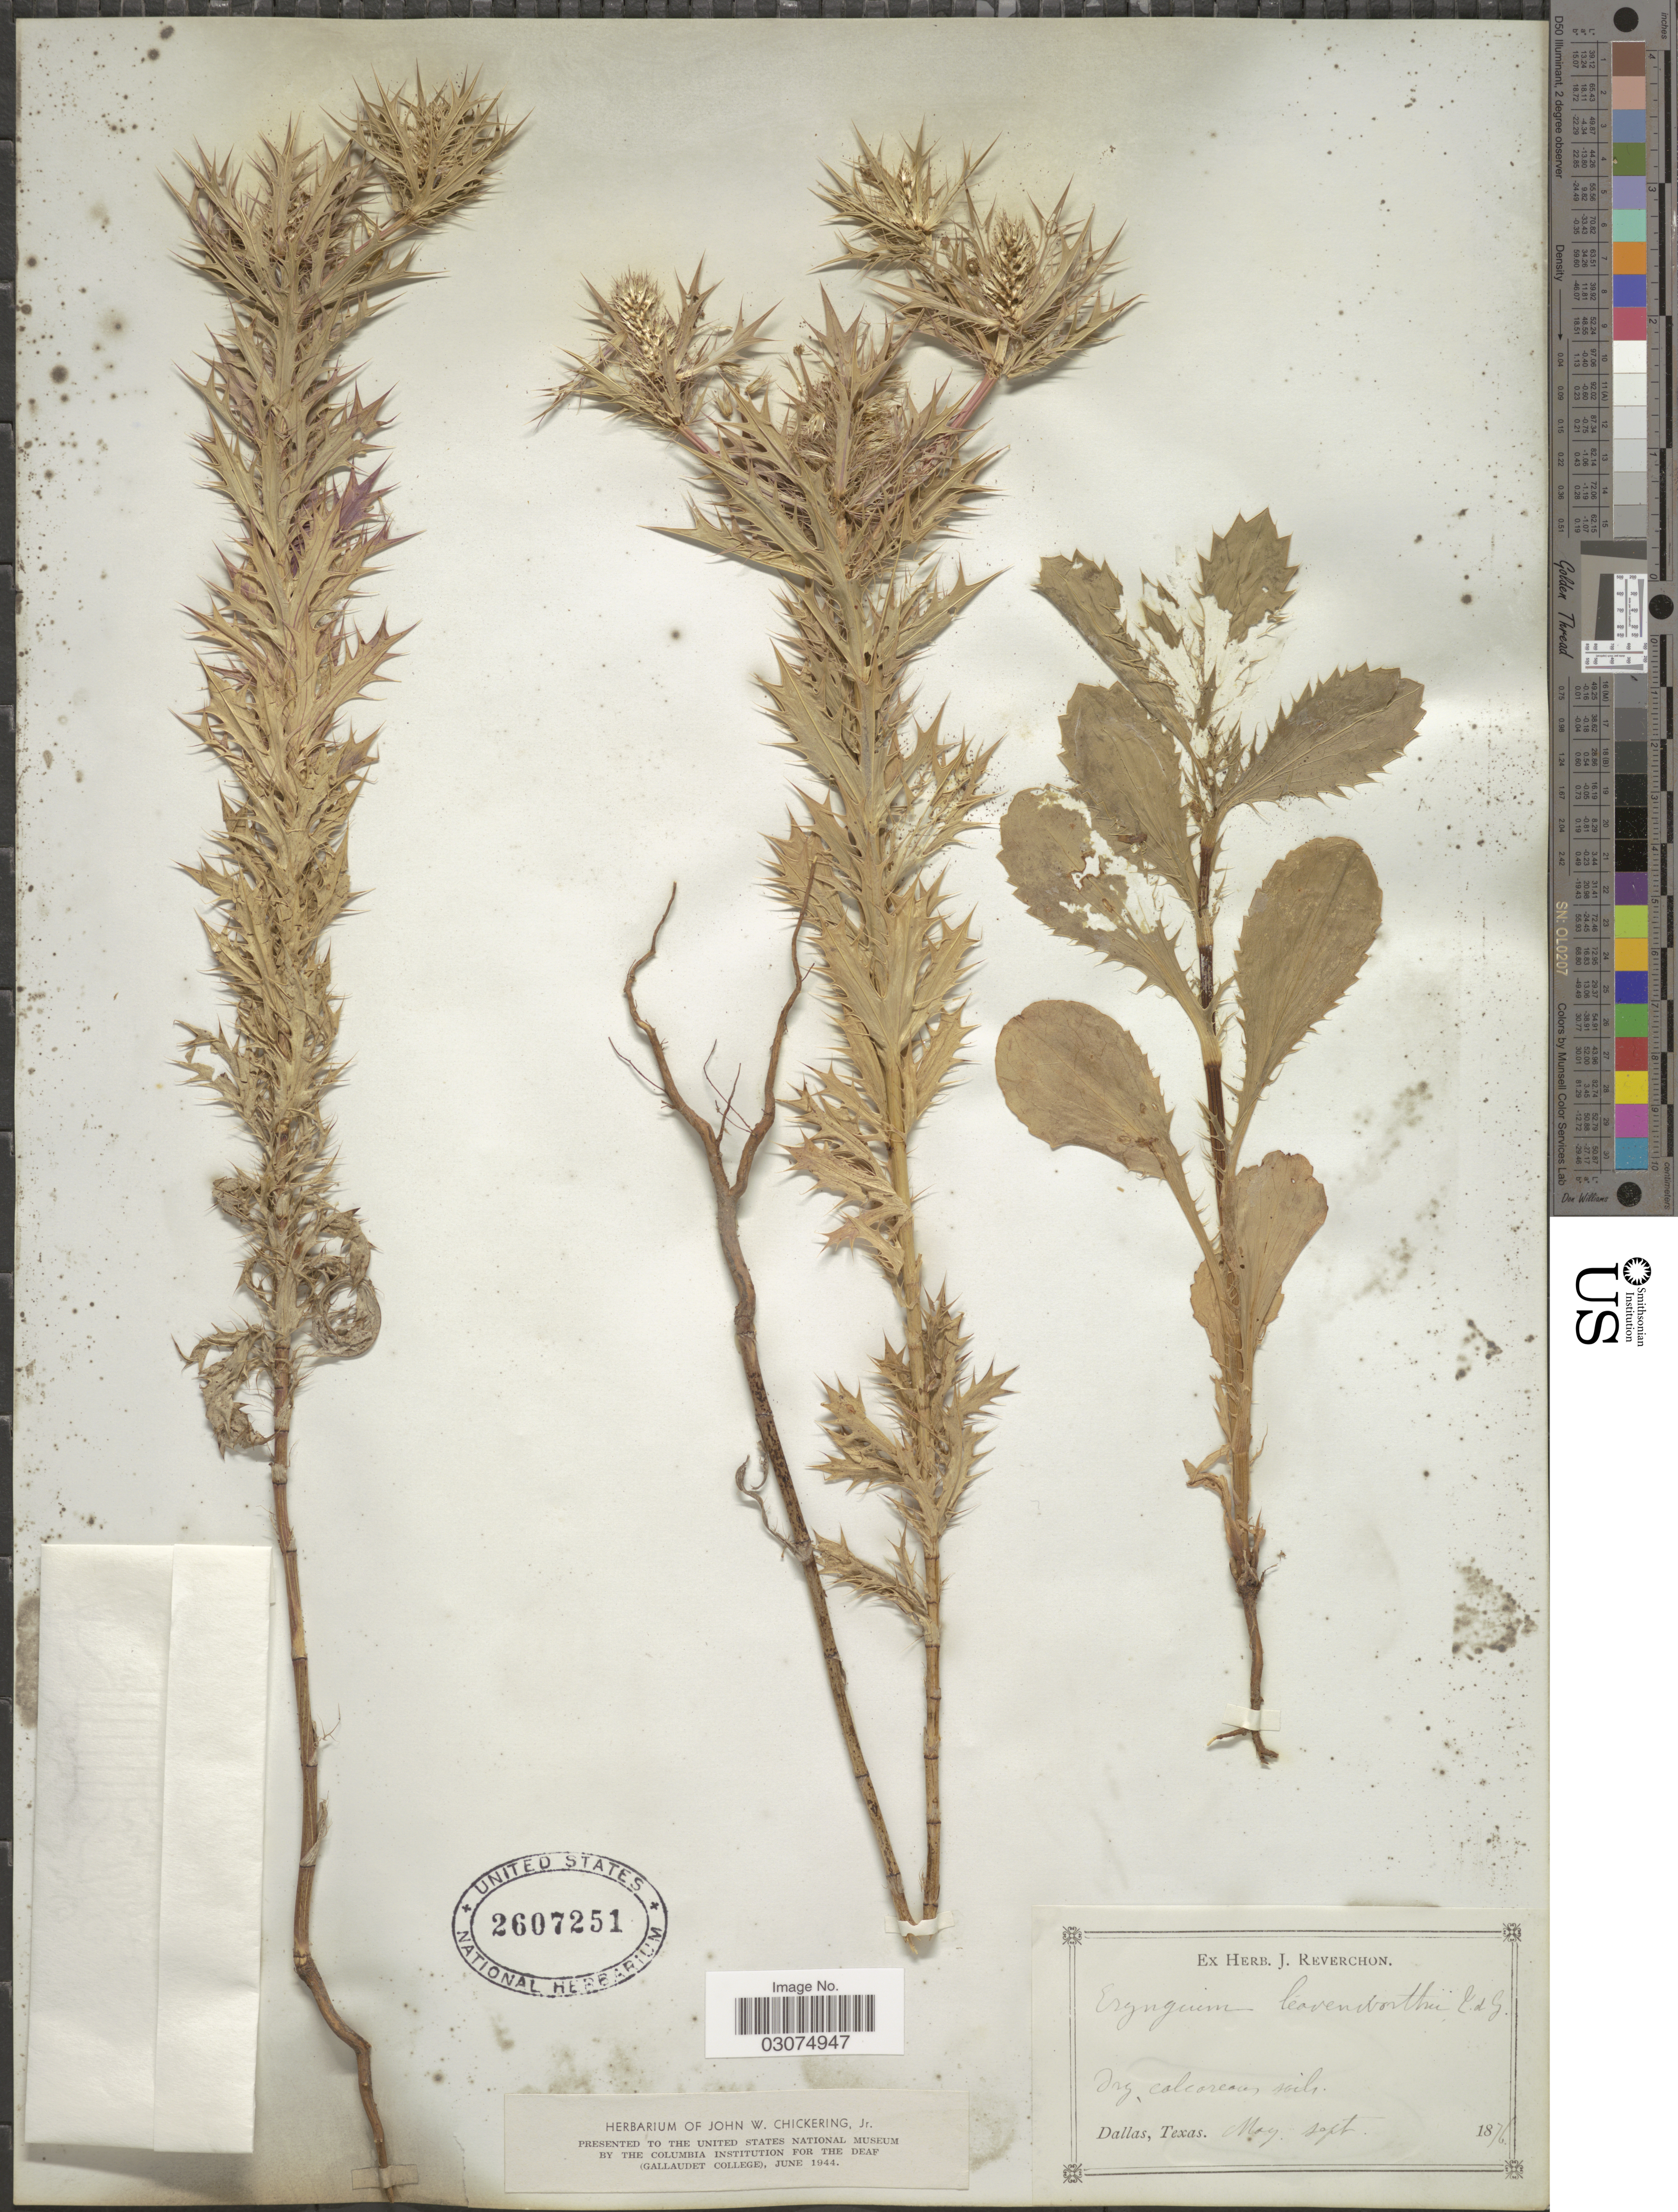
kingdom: Plantae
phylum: Tracheophyta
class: Magnoliopsida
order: Apiales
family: Apiaceae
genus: Eryngium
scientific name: Eryngium leavenworthii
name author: Torr. & A. Gray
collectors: ex herb. J. Reverchon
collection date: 1876-05/1876-09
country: United States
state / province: Texas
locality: Dallas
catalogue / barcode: US 2607251